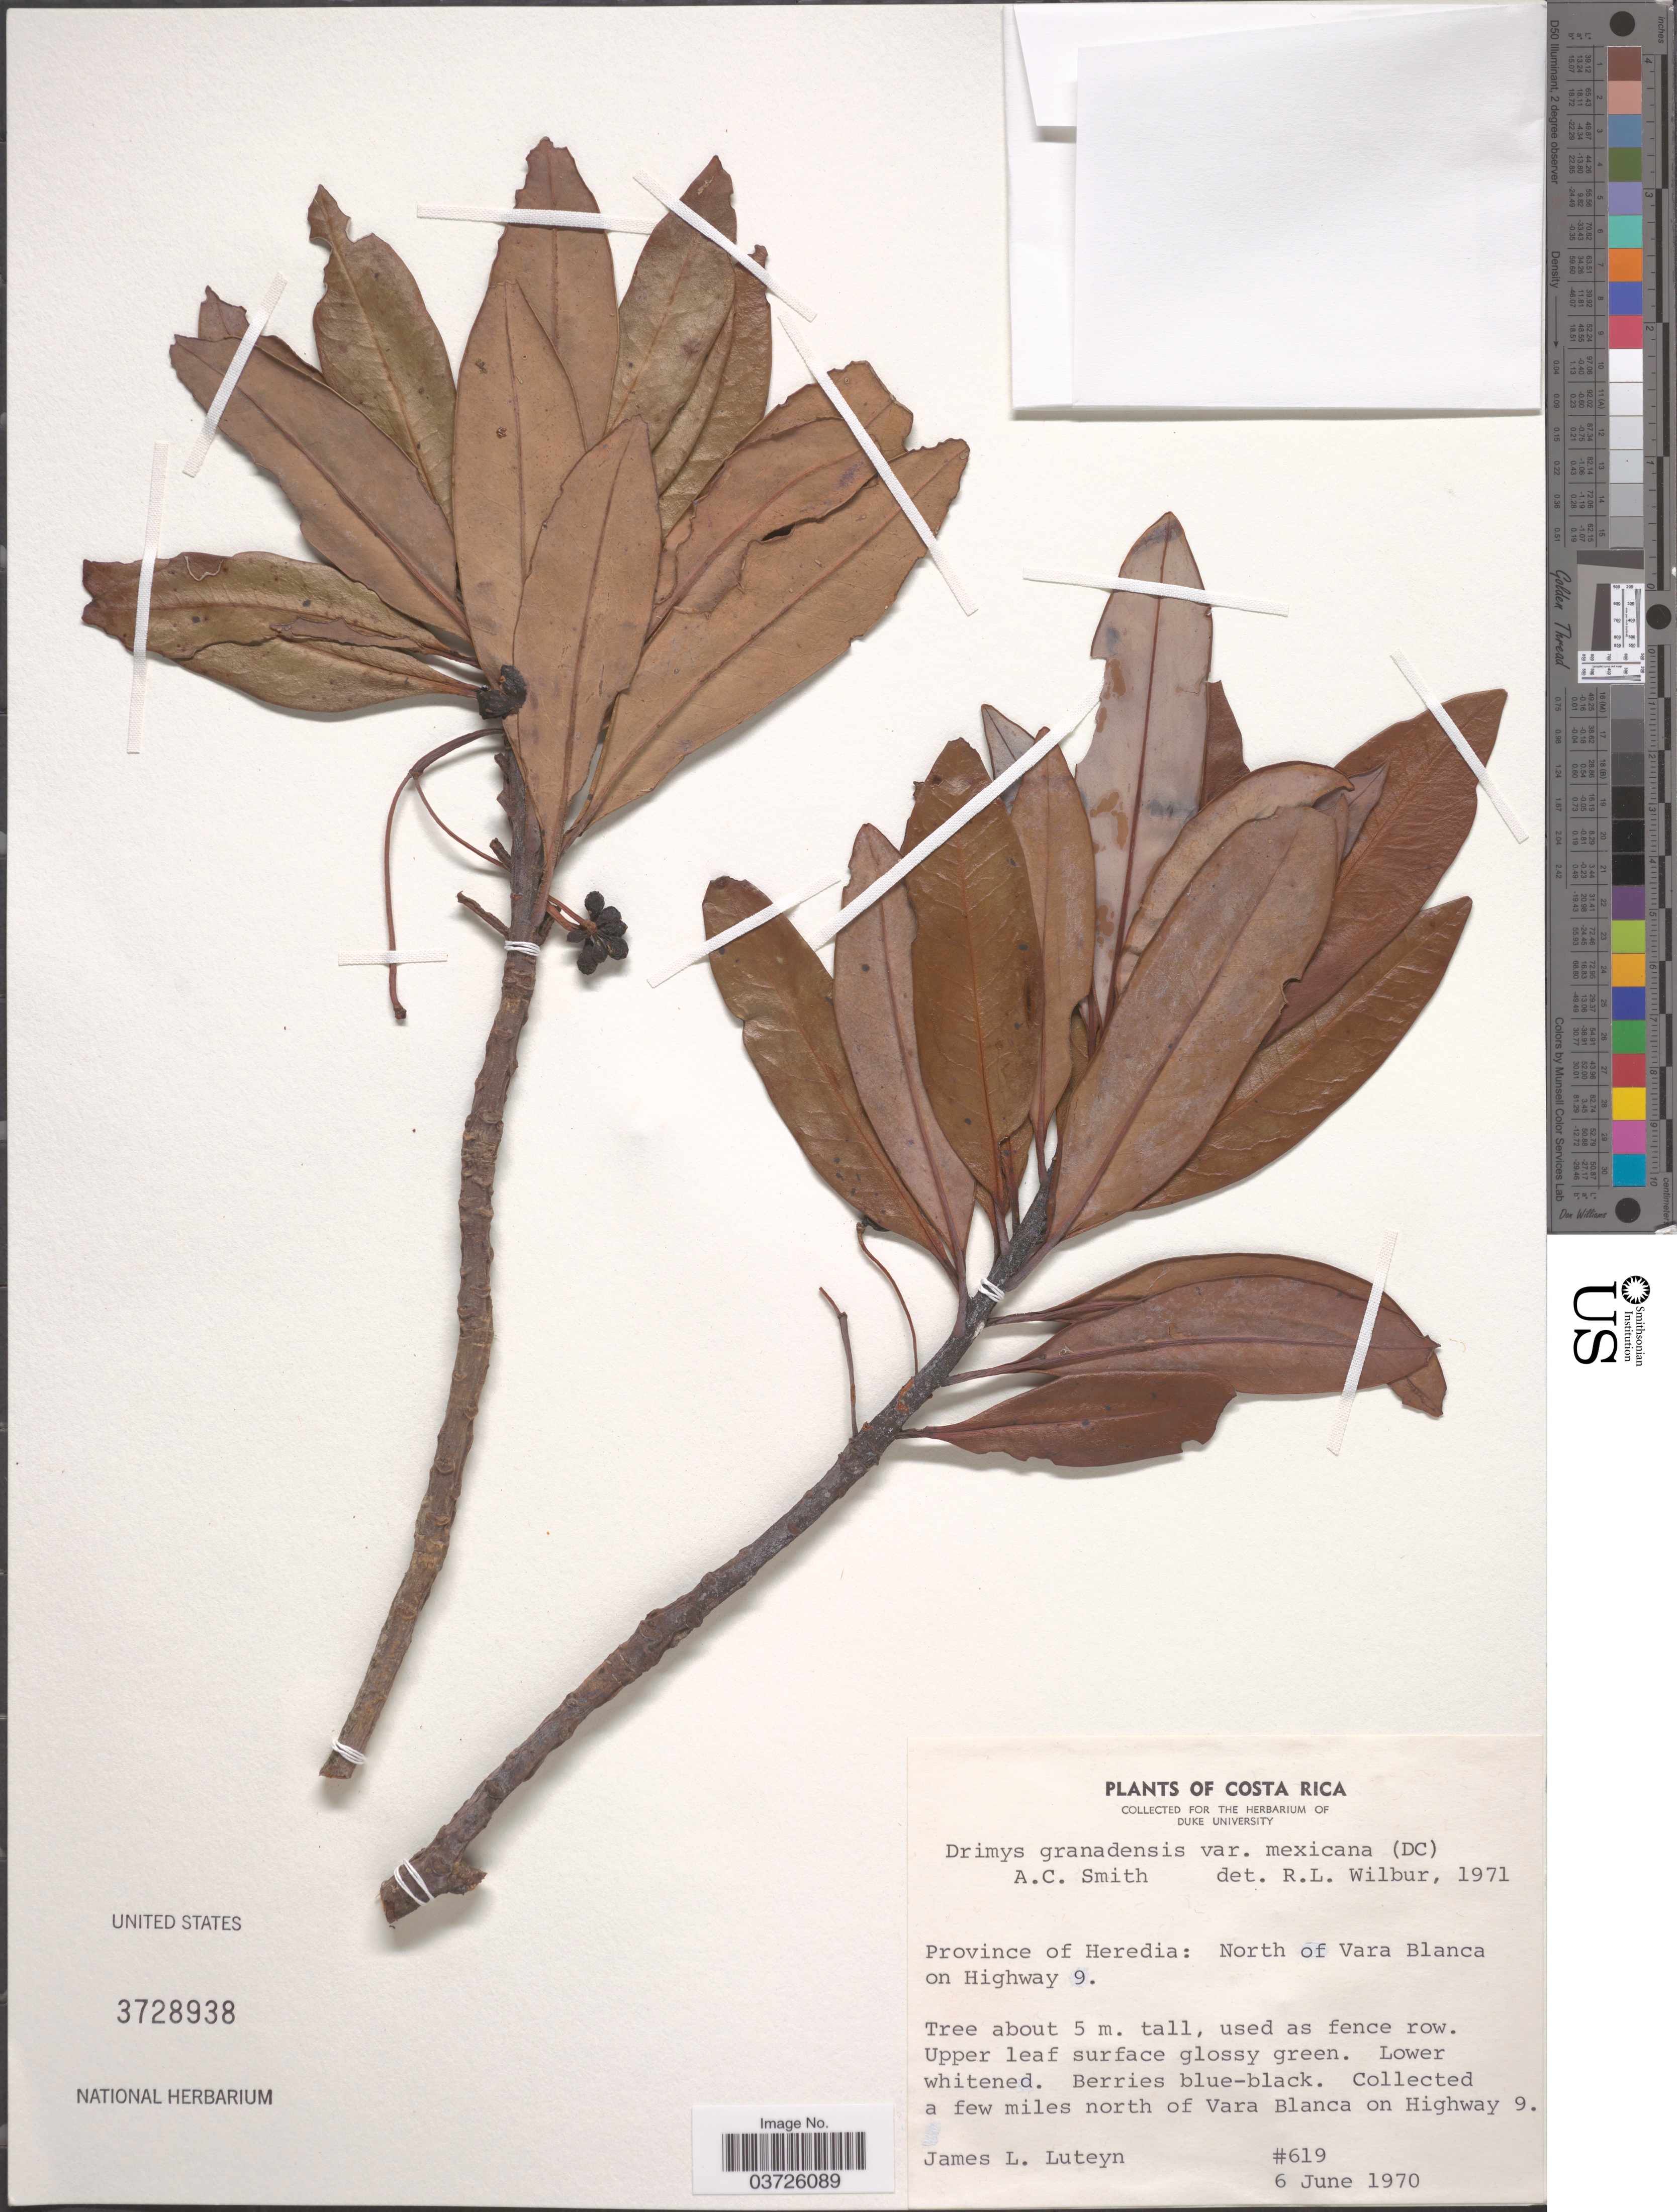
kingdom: Plantae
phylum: Tracheophyta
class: Magnoliopsida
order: Canellales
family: Winteraceae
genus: Drimys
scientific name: Drimys granadensis var. mexicana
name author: L. f.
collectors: J. Luteyn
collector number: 619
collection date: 1970-06-06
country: Costa Rica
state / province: Heredia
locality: North of Vara Blanca on Highway 9. A few miles north of Vara Blanca on Highway 9.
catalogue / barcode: US 3728938